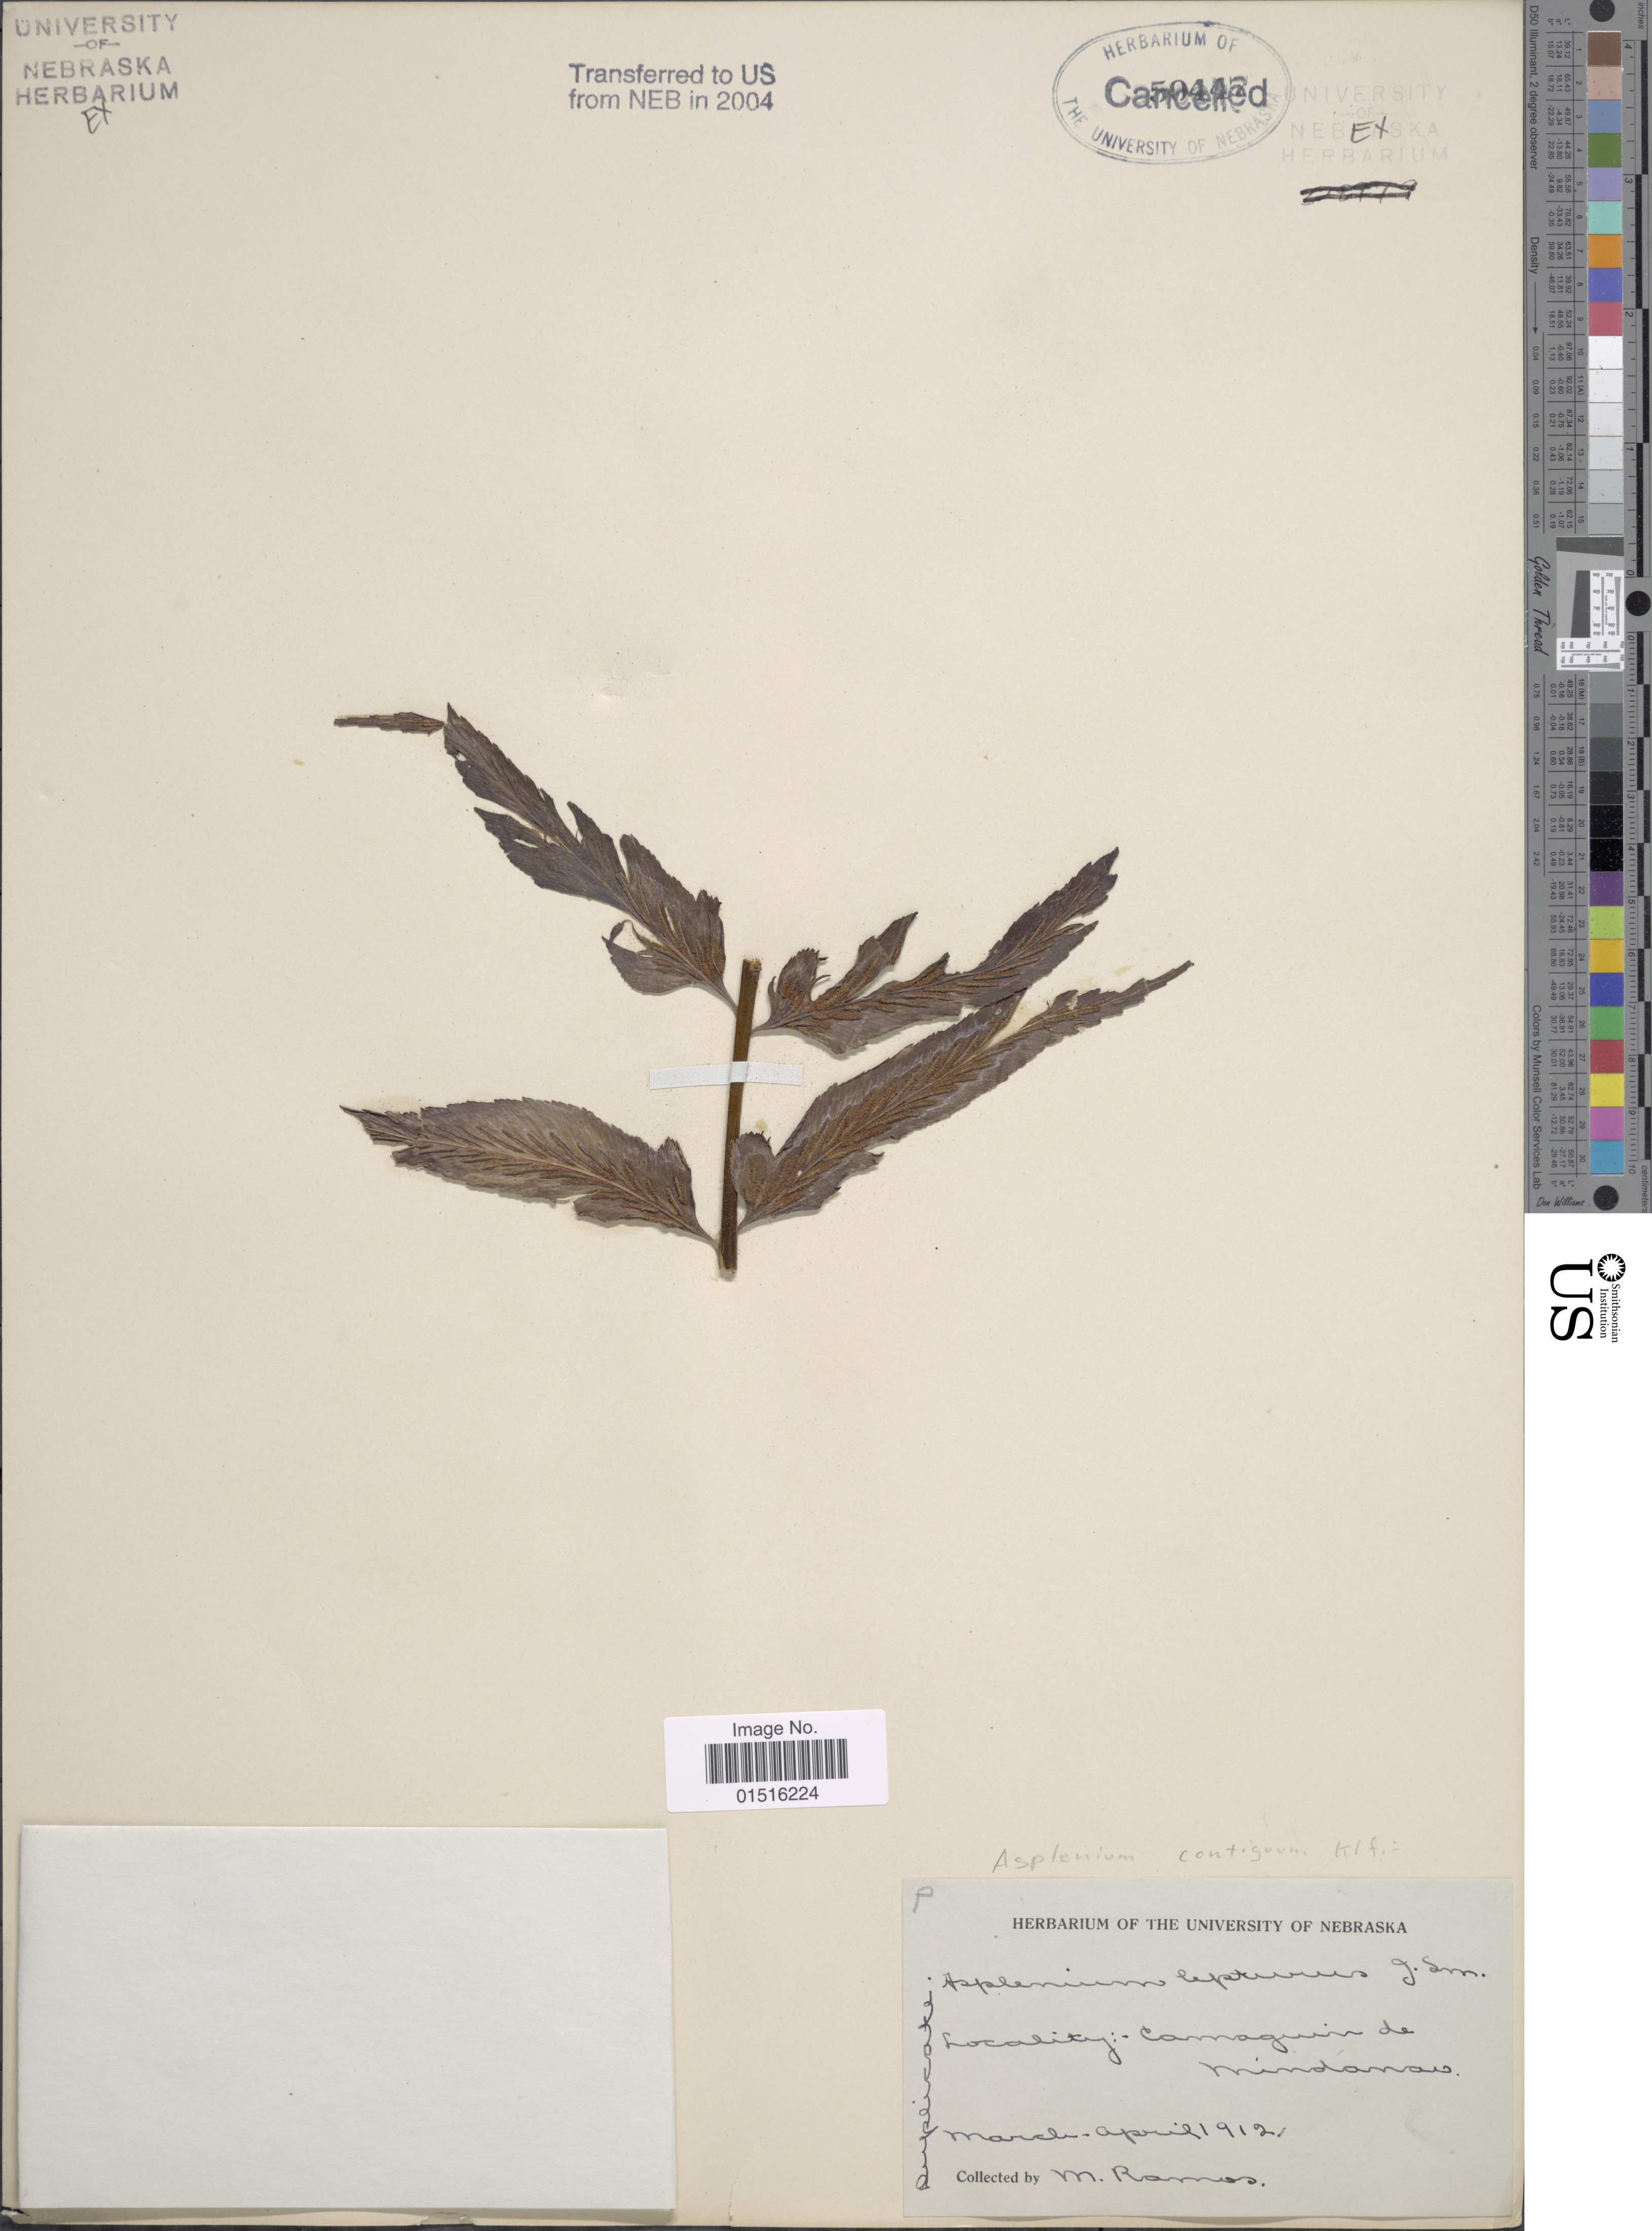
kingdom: Plantae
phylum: Tracheophyta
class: Polypodiopsida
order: Polypodiales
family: Aspleniaceae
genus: Asplenium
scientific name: Asplenium contiguum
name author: Kaulf.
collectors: M. Ramos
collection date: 1912-03/1912-04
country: Philippines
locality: Camaguin de Mindanao